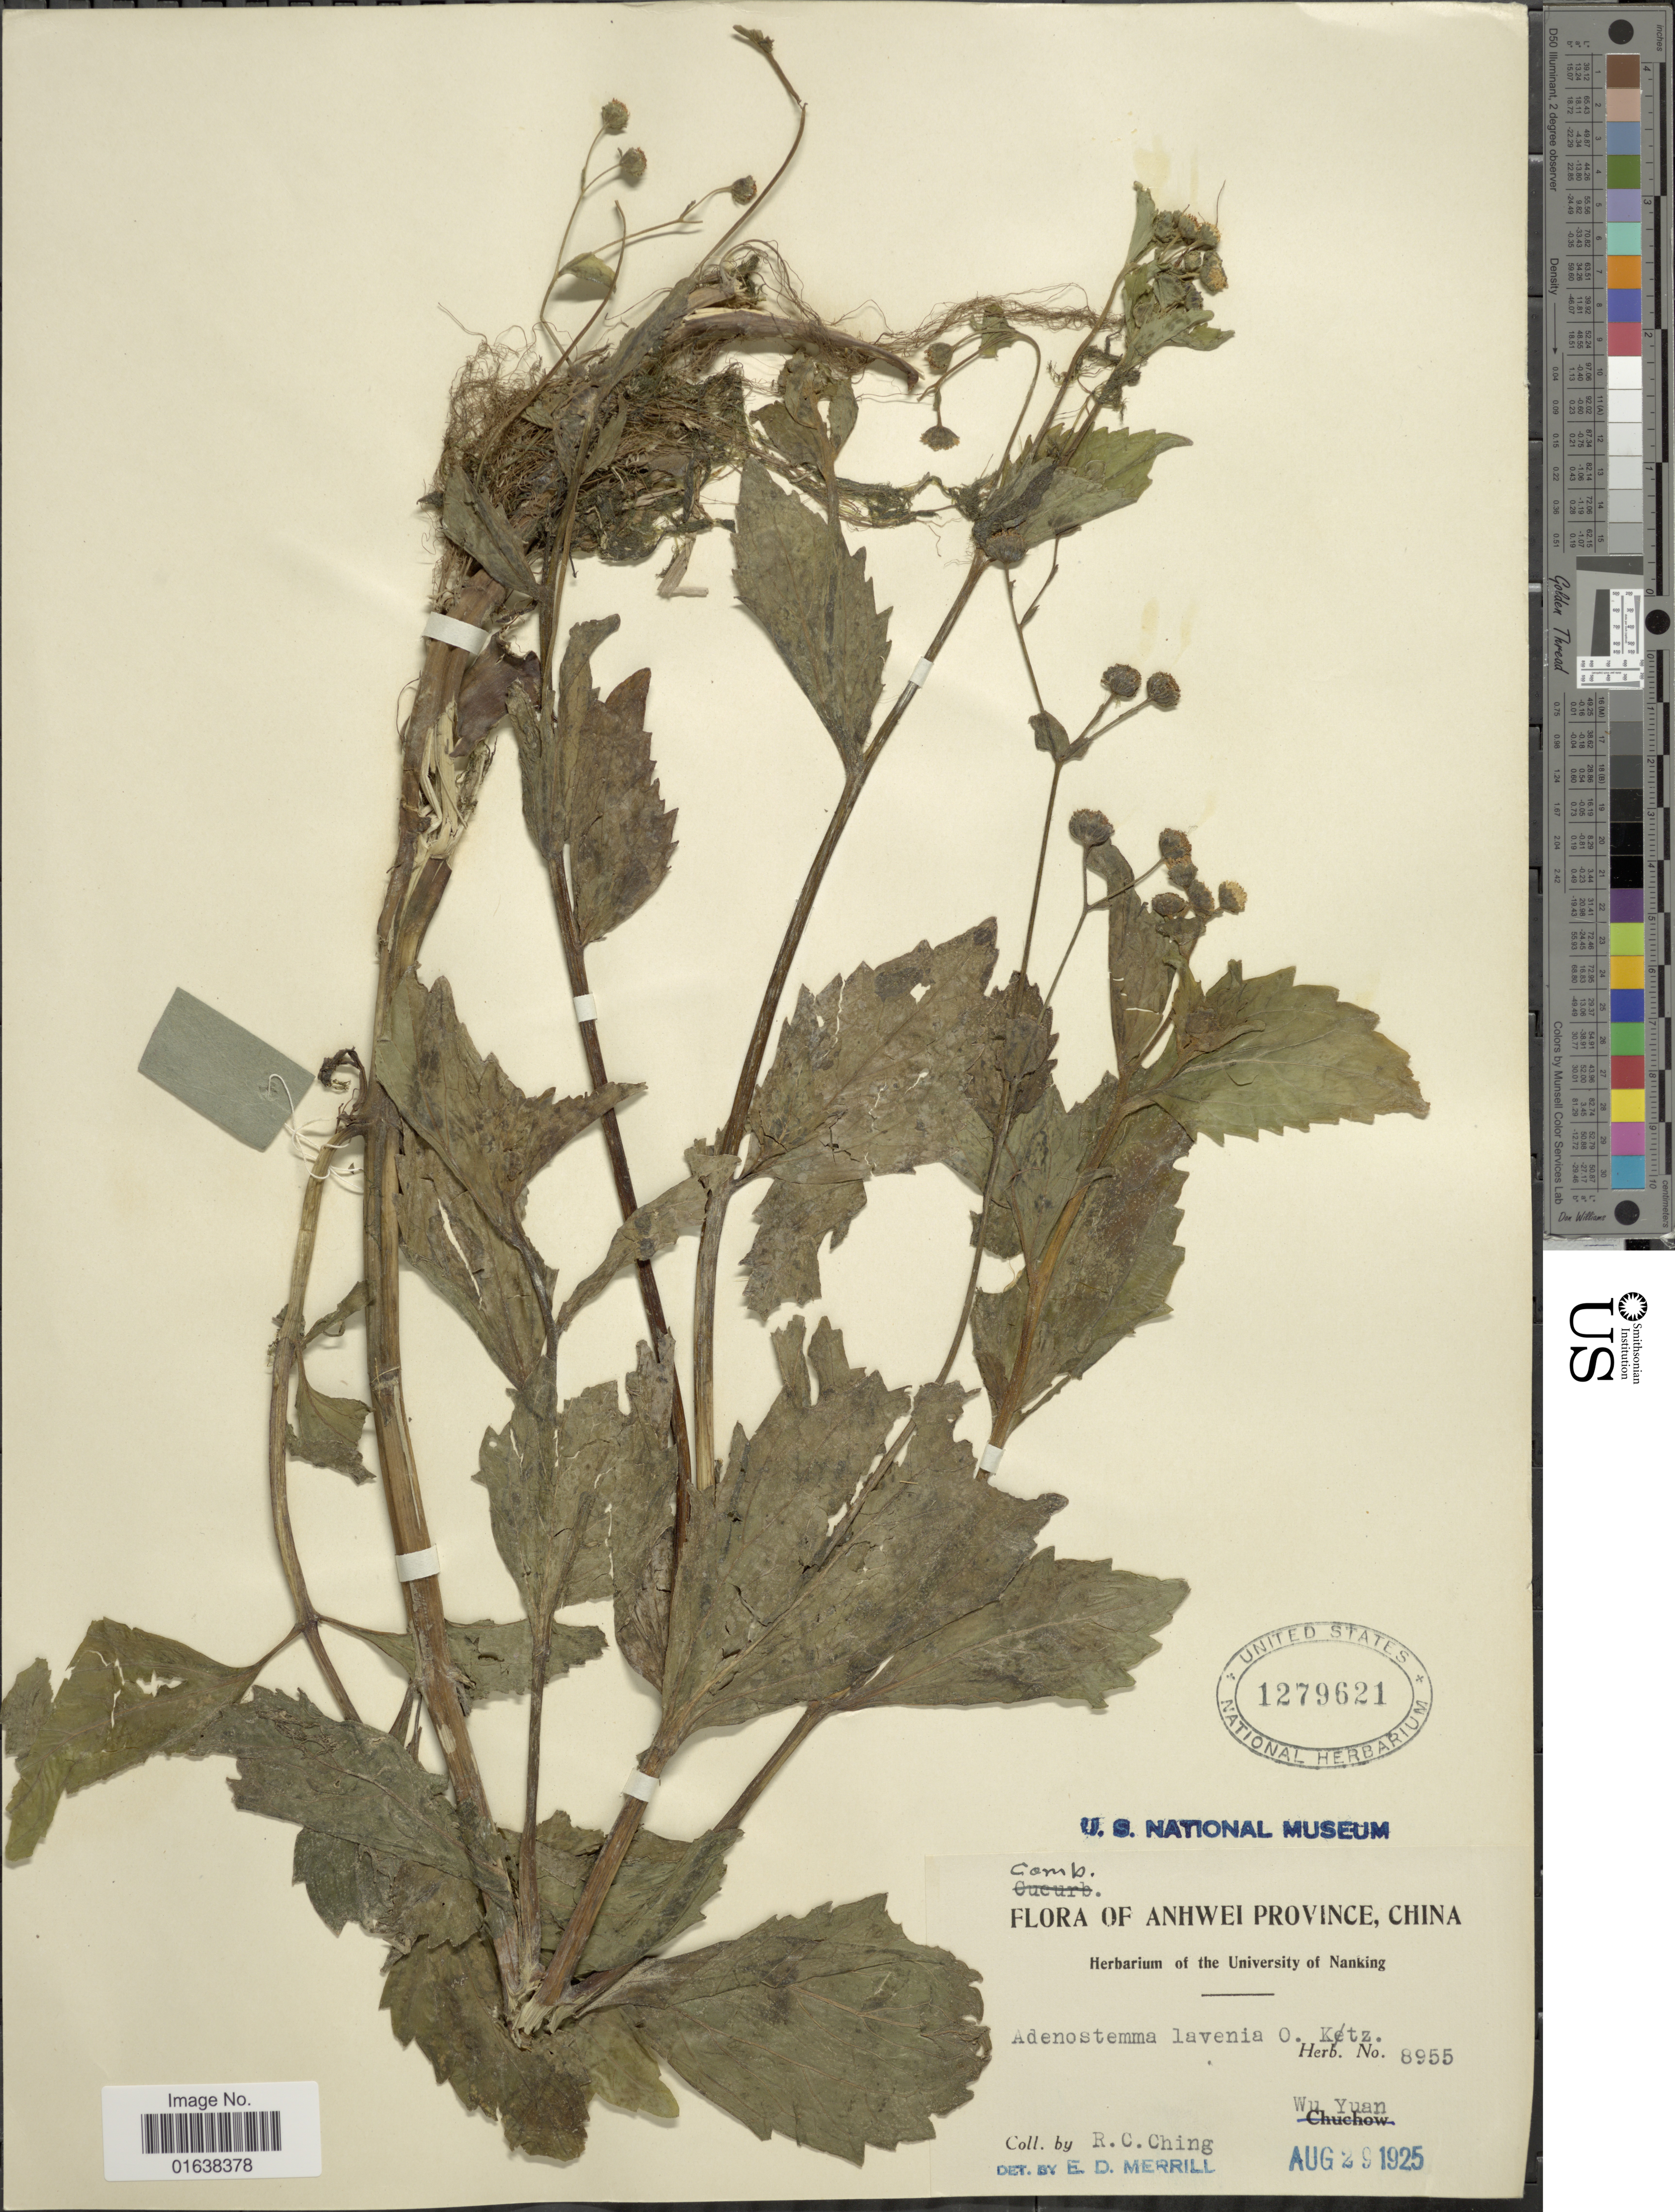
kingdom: Plantae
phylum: Tracheophyta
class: Magnoliopsida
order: Asterales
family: Asteraceae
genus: Adenostemma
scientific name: Adenostemma lavenia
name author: (L.) Kuntze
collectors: R. C. Ching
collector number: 8955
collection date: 1925-08-28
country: China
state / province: Anhui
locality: Anhwei Province, China. Wu Yuan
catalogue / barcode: US 1279621